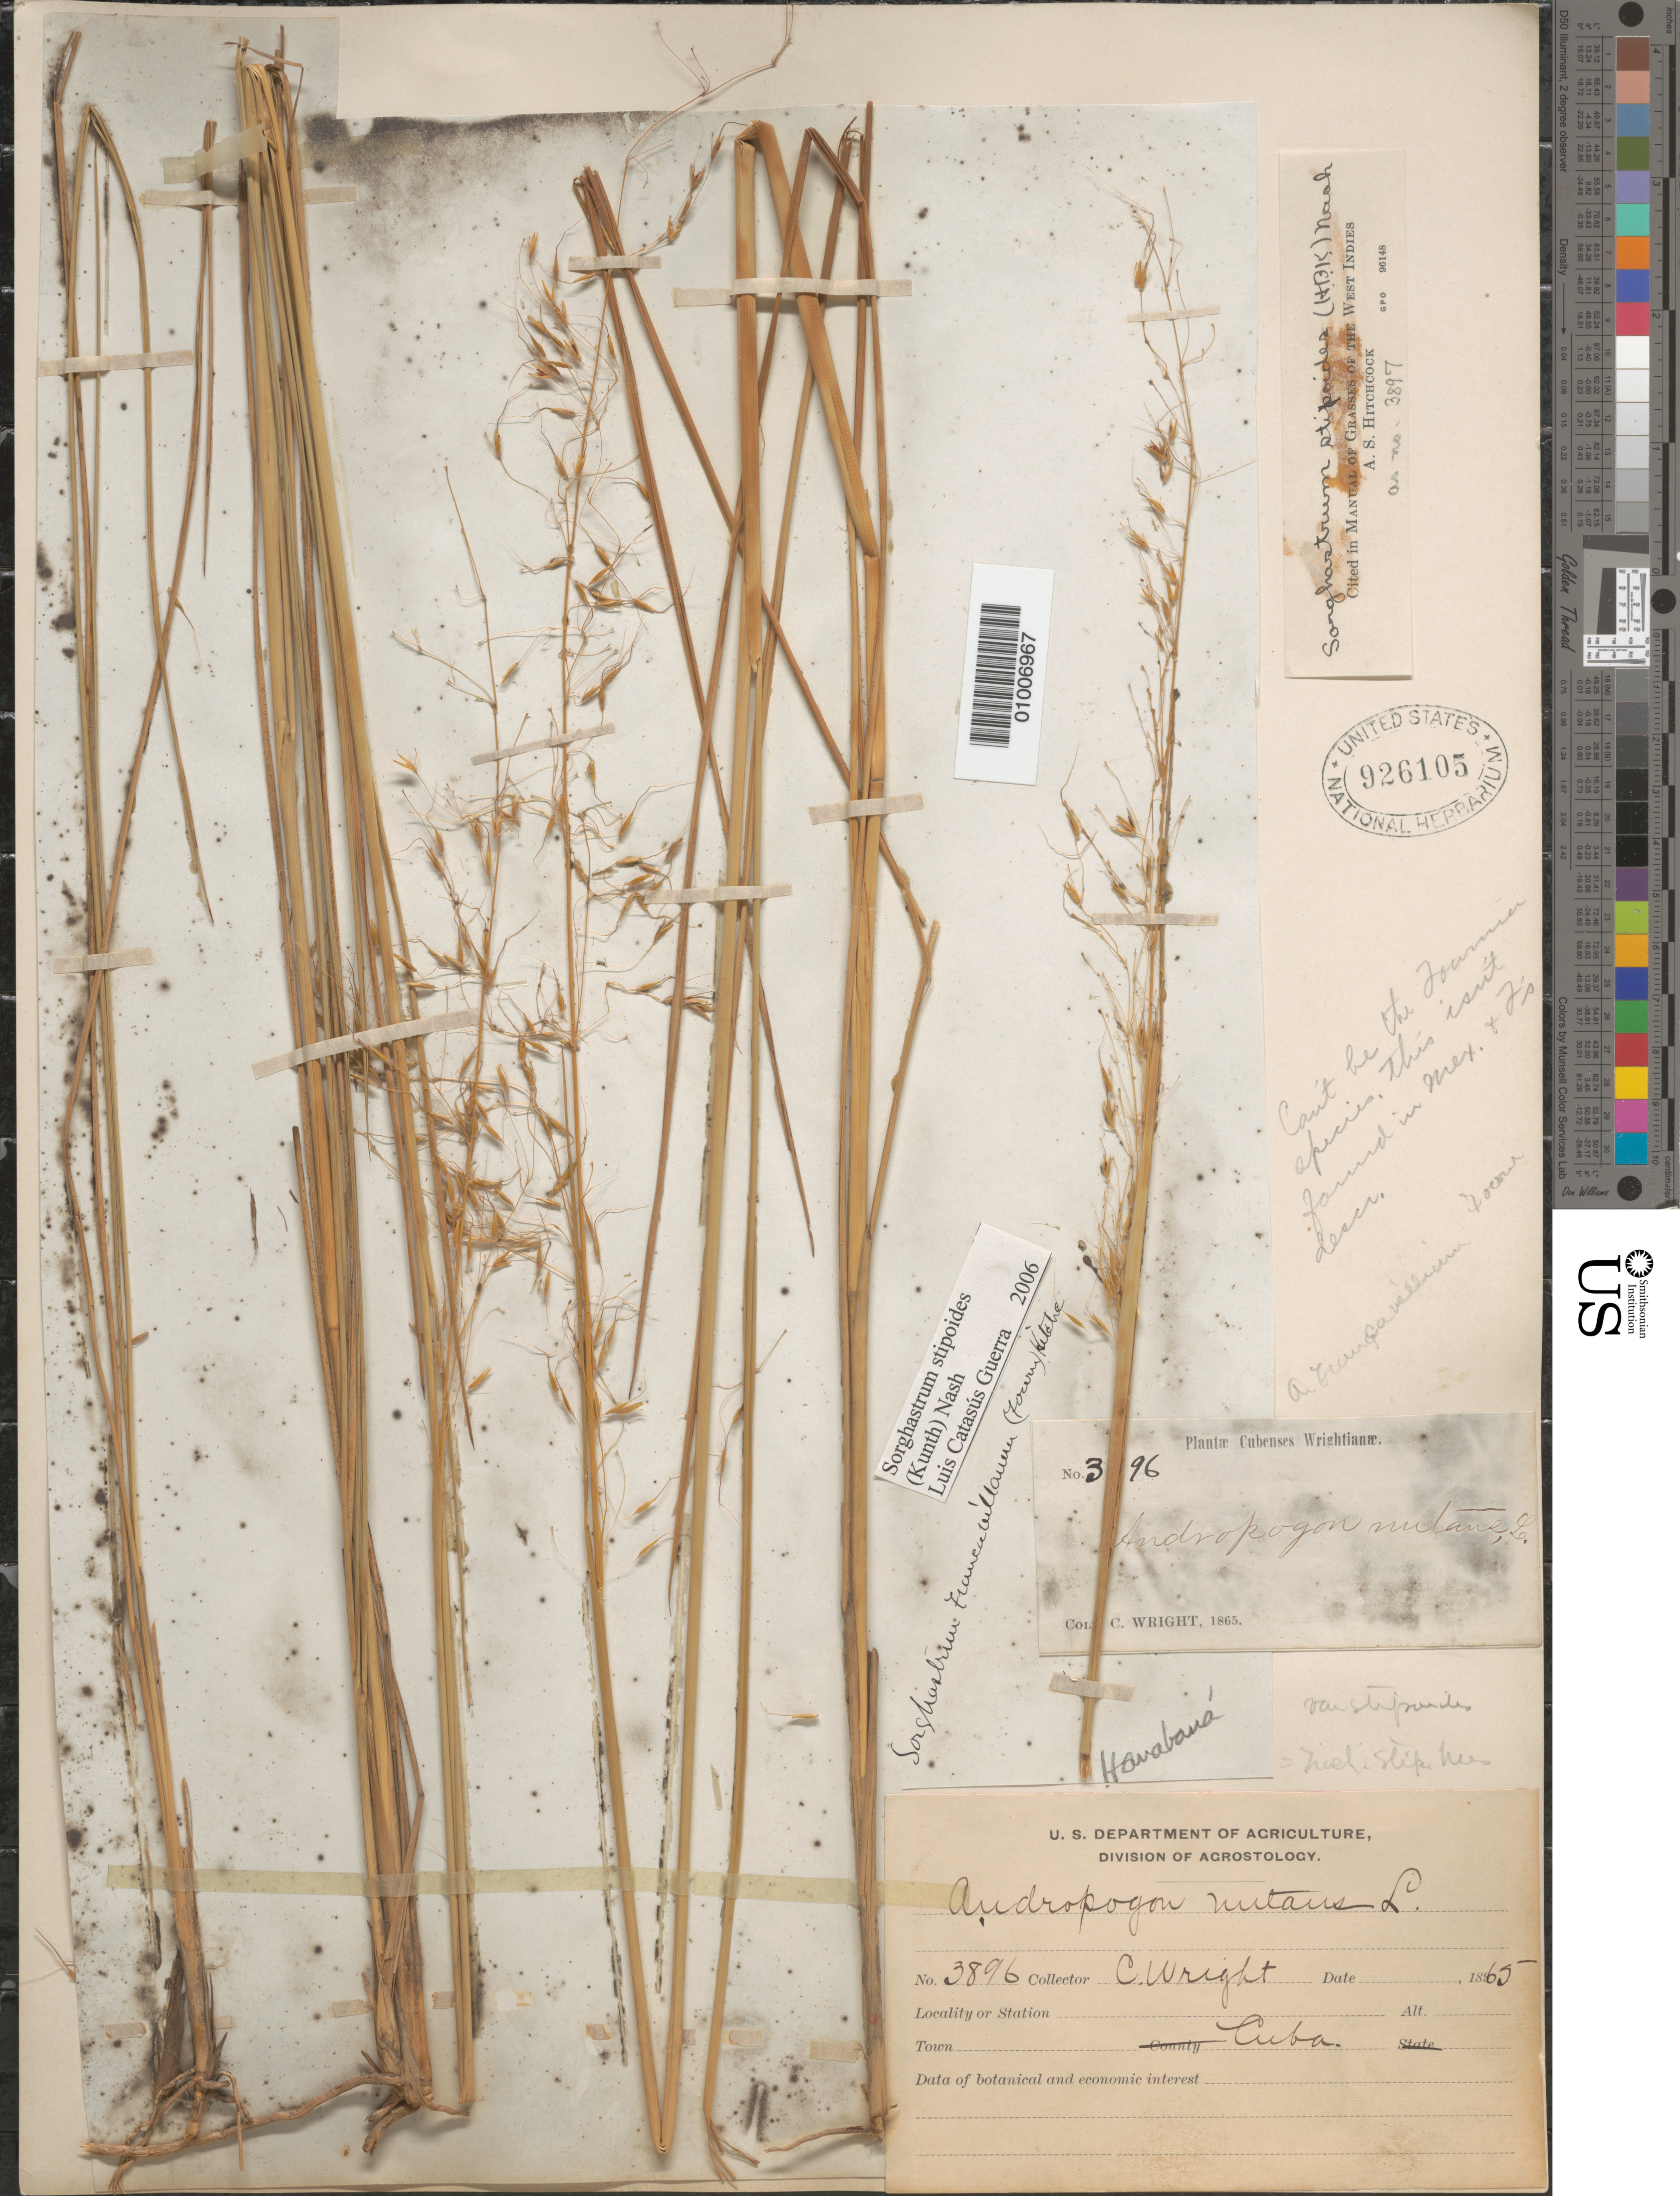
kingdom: Plantae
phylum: Tracheophyta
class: Liliopsida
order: Poales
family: Poaceae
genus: Sorghastrum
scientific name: Sorghastrum stipoides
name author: (Kunth) Nash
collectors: C. Wright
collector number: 3896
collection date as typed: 1865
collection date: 1865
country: Cuba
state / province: La Habana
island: Cuba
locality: La Habana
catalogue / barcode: US 926105